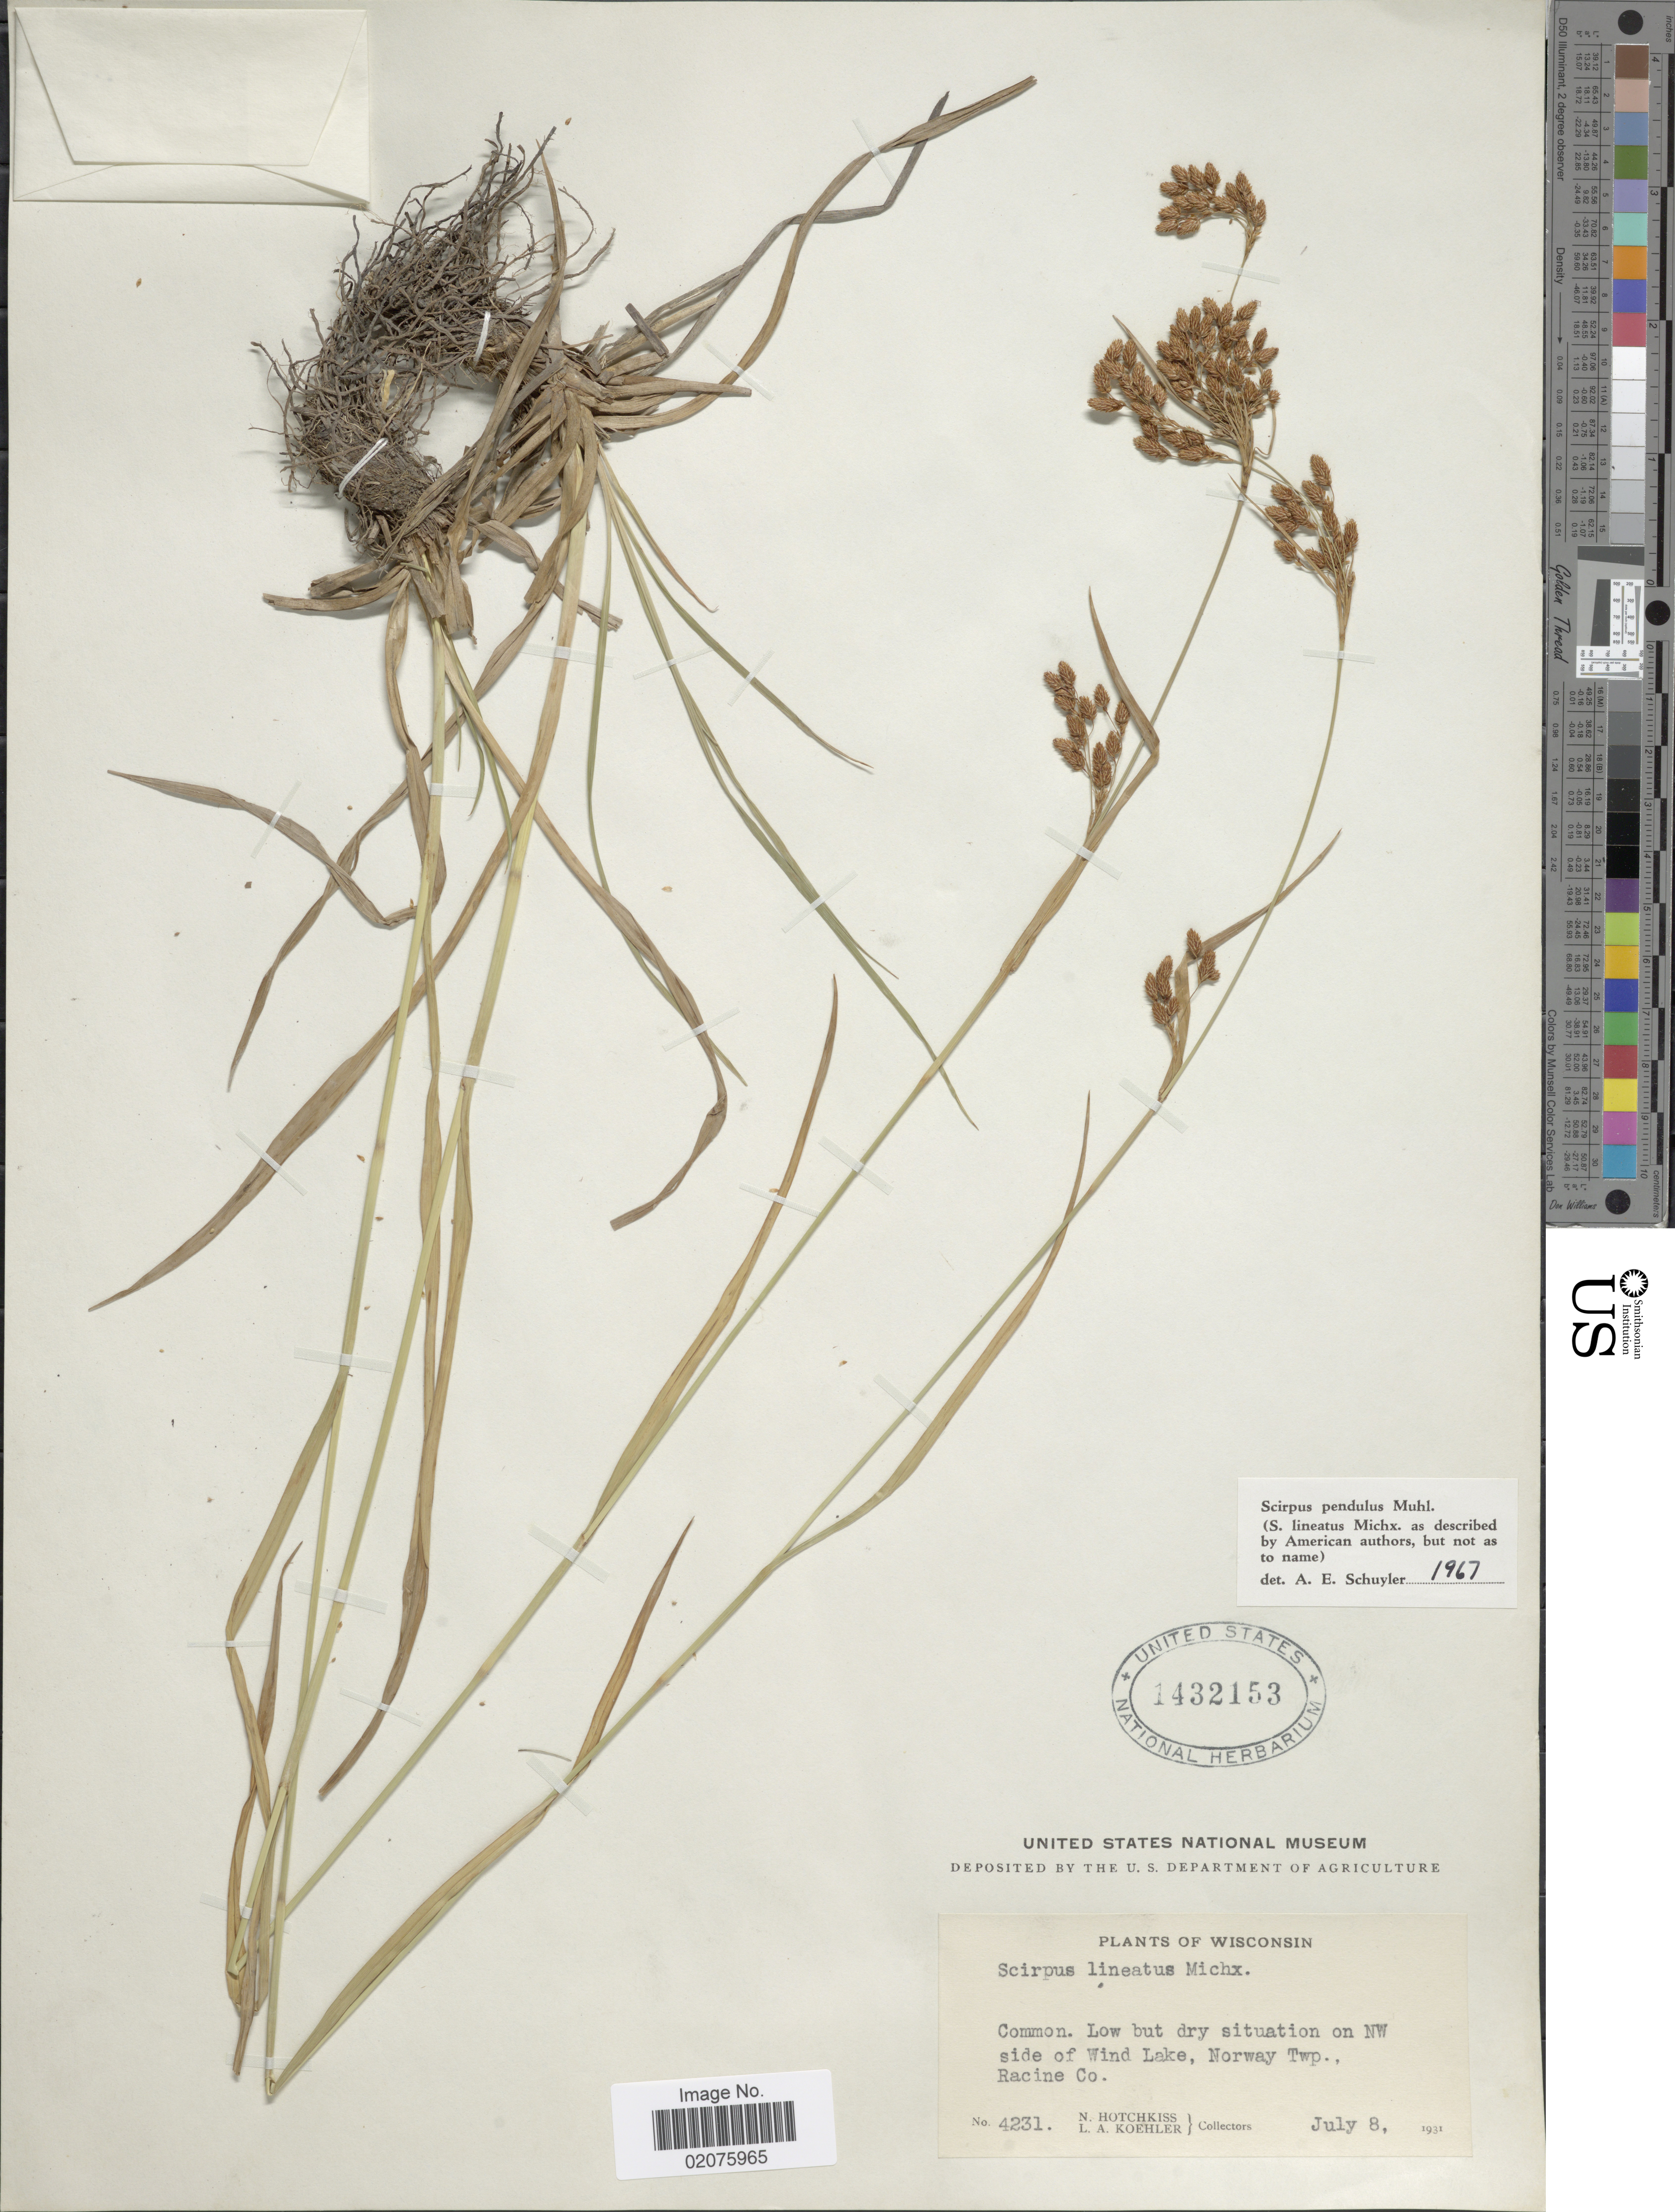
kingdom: Plantae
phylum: Tracheophyta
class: Liliopsida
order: Poales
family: Cyperaceae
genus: Scirpus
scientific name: Scirpus pendulus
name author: Muhl.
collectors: N. Hotchkiss & L. Koehler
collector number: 4231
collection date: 1931-07-08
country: United States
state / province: Wisconsin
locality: On NW side of Wind Lake, Norway Twp. Racine Co.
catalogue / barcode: US 1432153